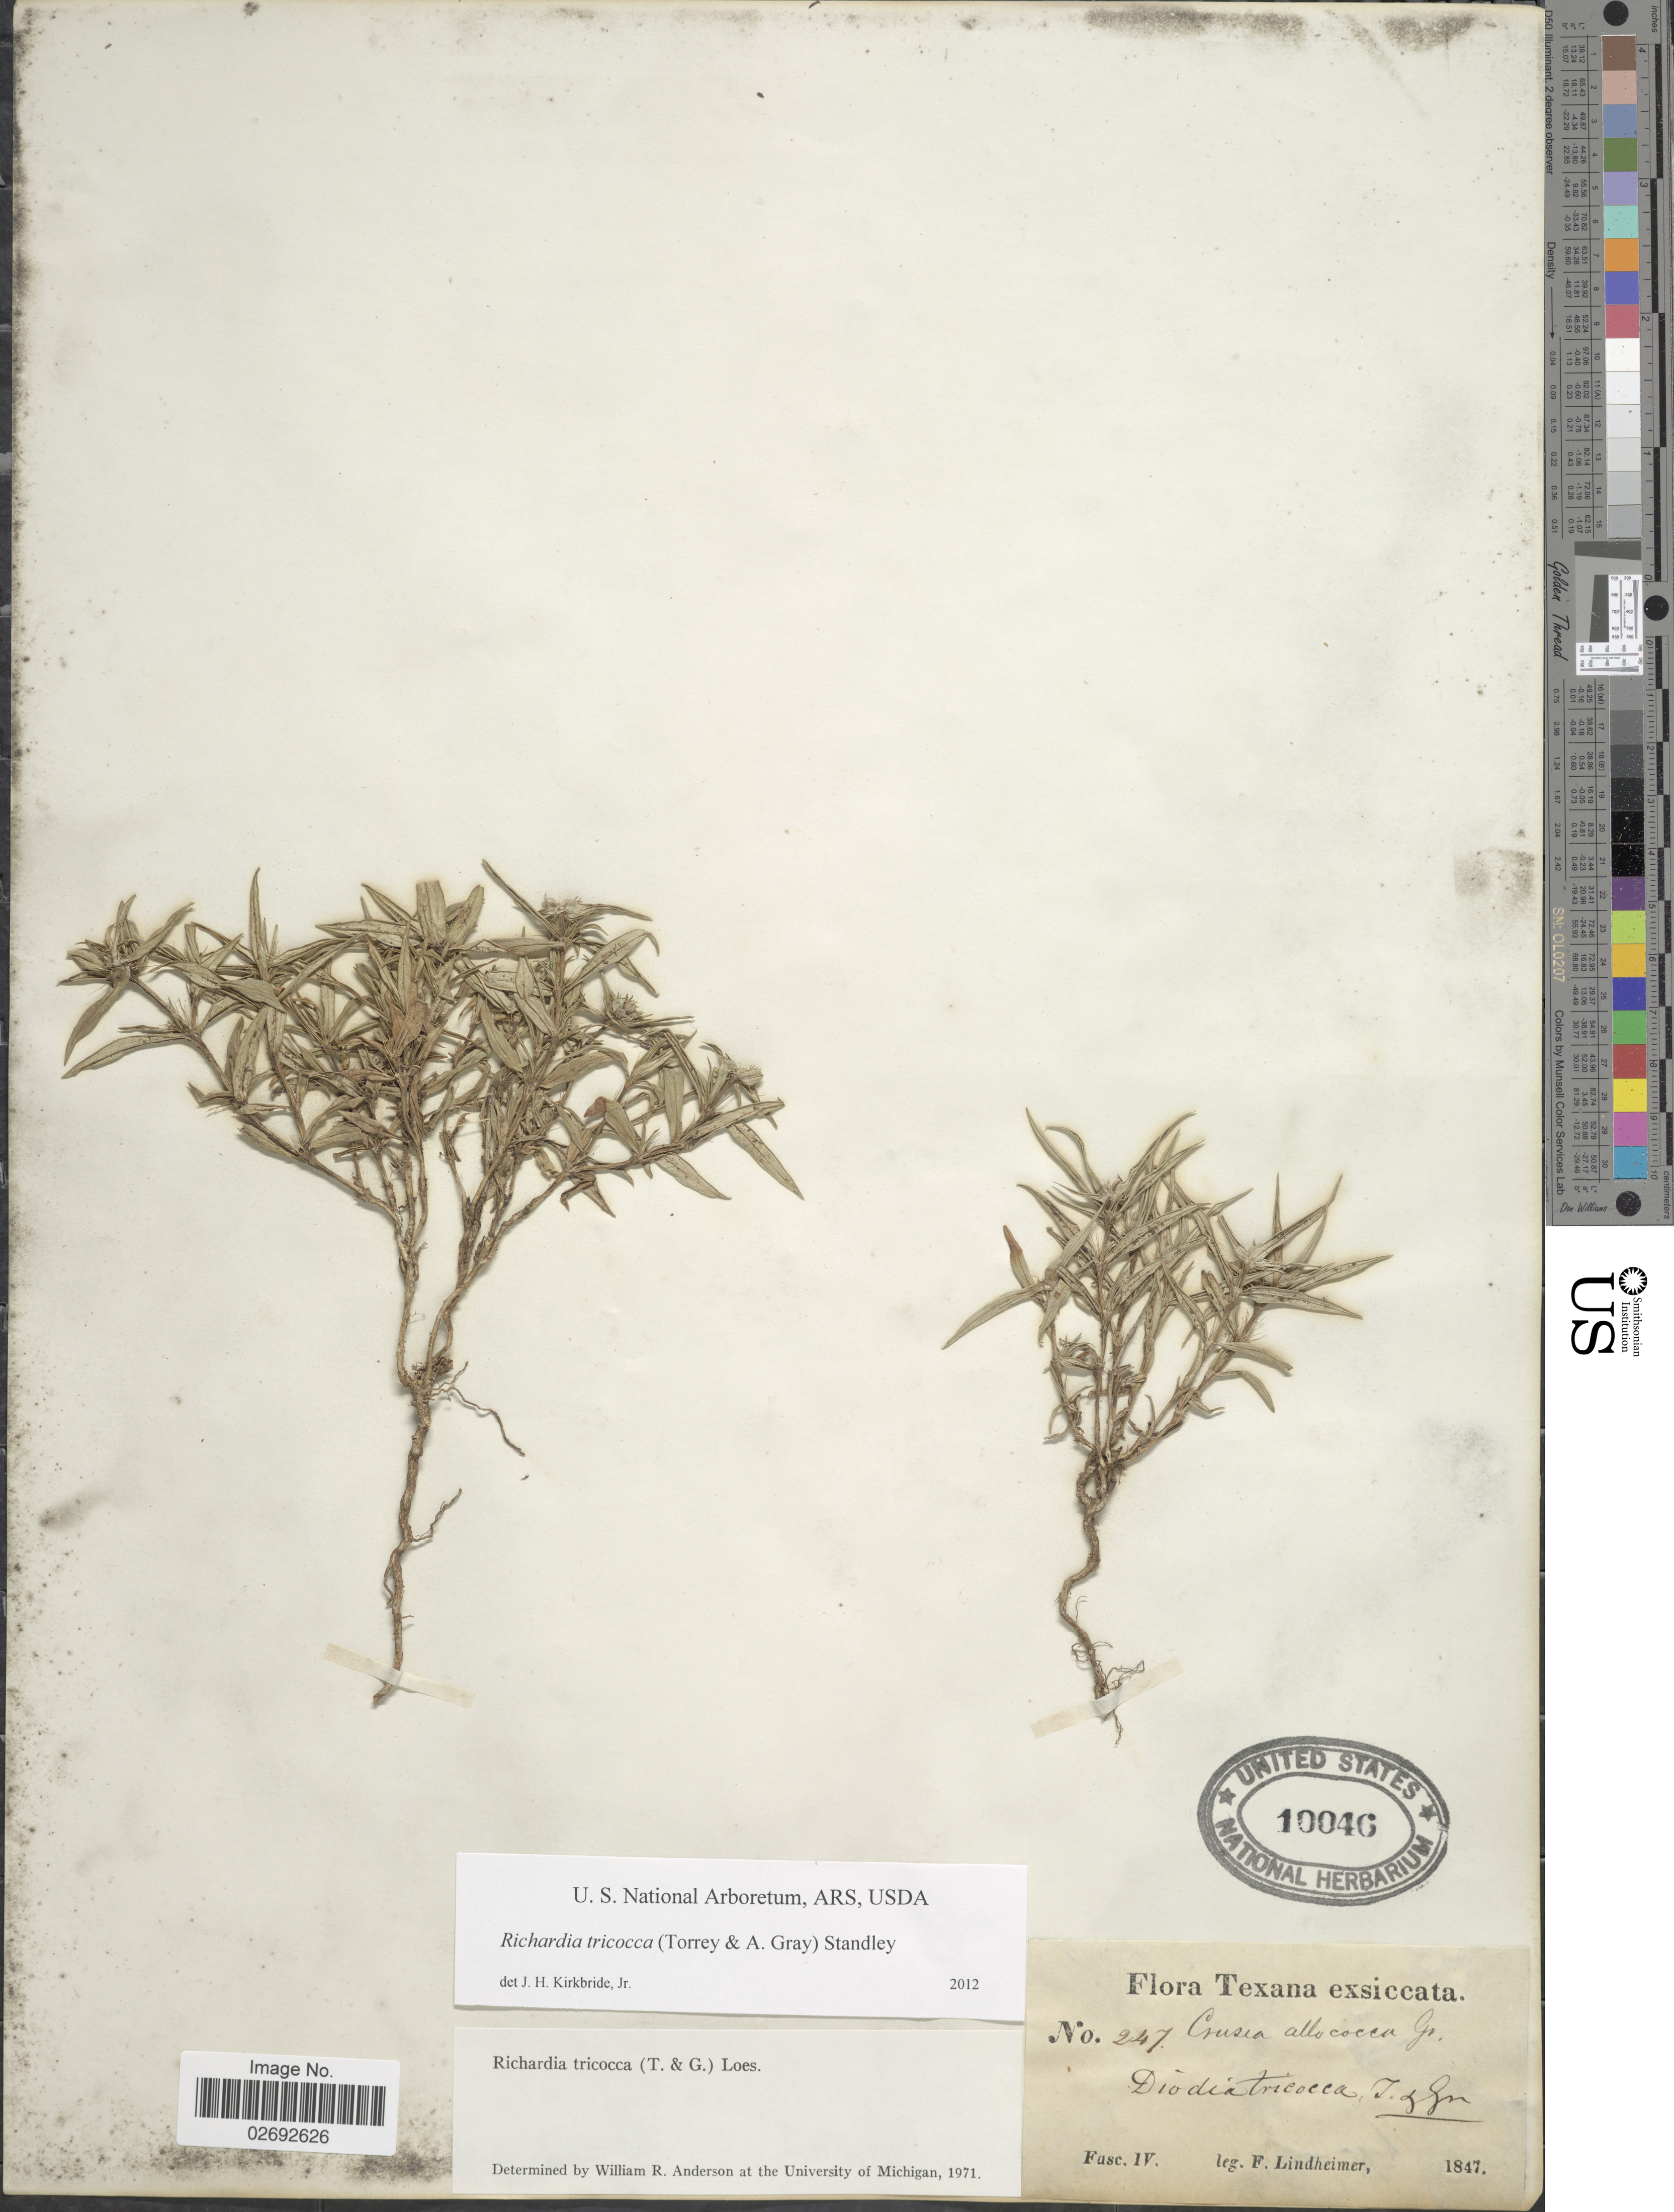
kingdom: Plantae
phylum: Tracheophyta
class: Magnoliopsida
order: Gentianales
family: Rubiaceae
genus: Richardia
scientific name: Richardia tricocca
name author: (Torr.) Standl.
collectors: F. Lindheimer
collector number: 247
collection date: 1847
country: United States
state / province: Texas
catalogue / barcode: US 10046